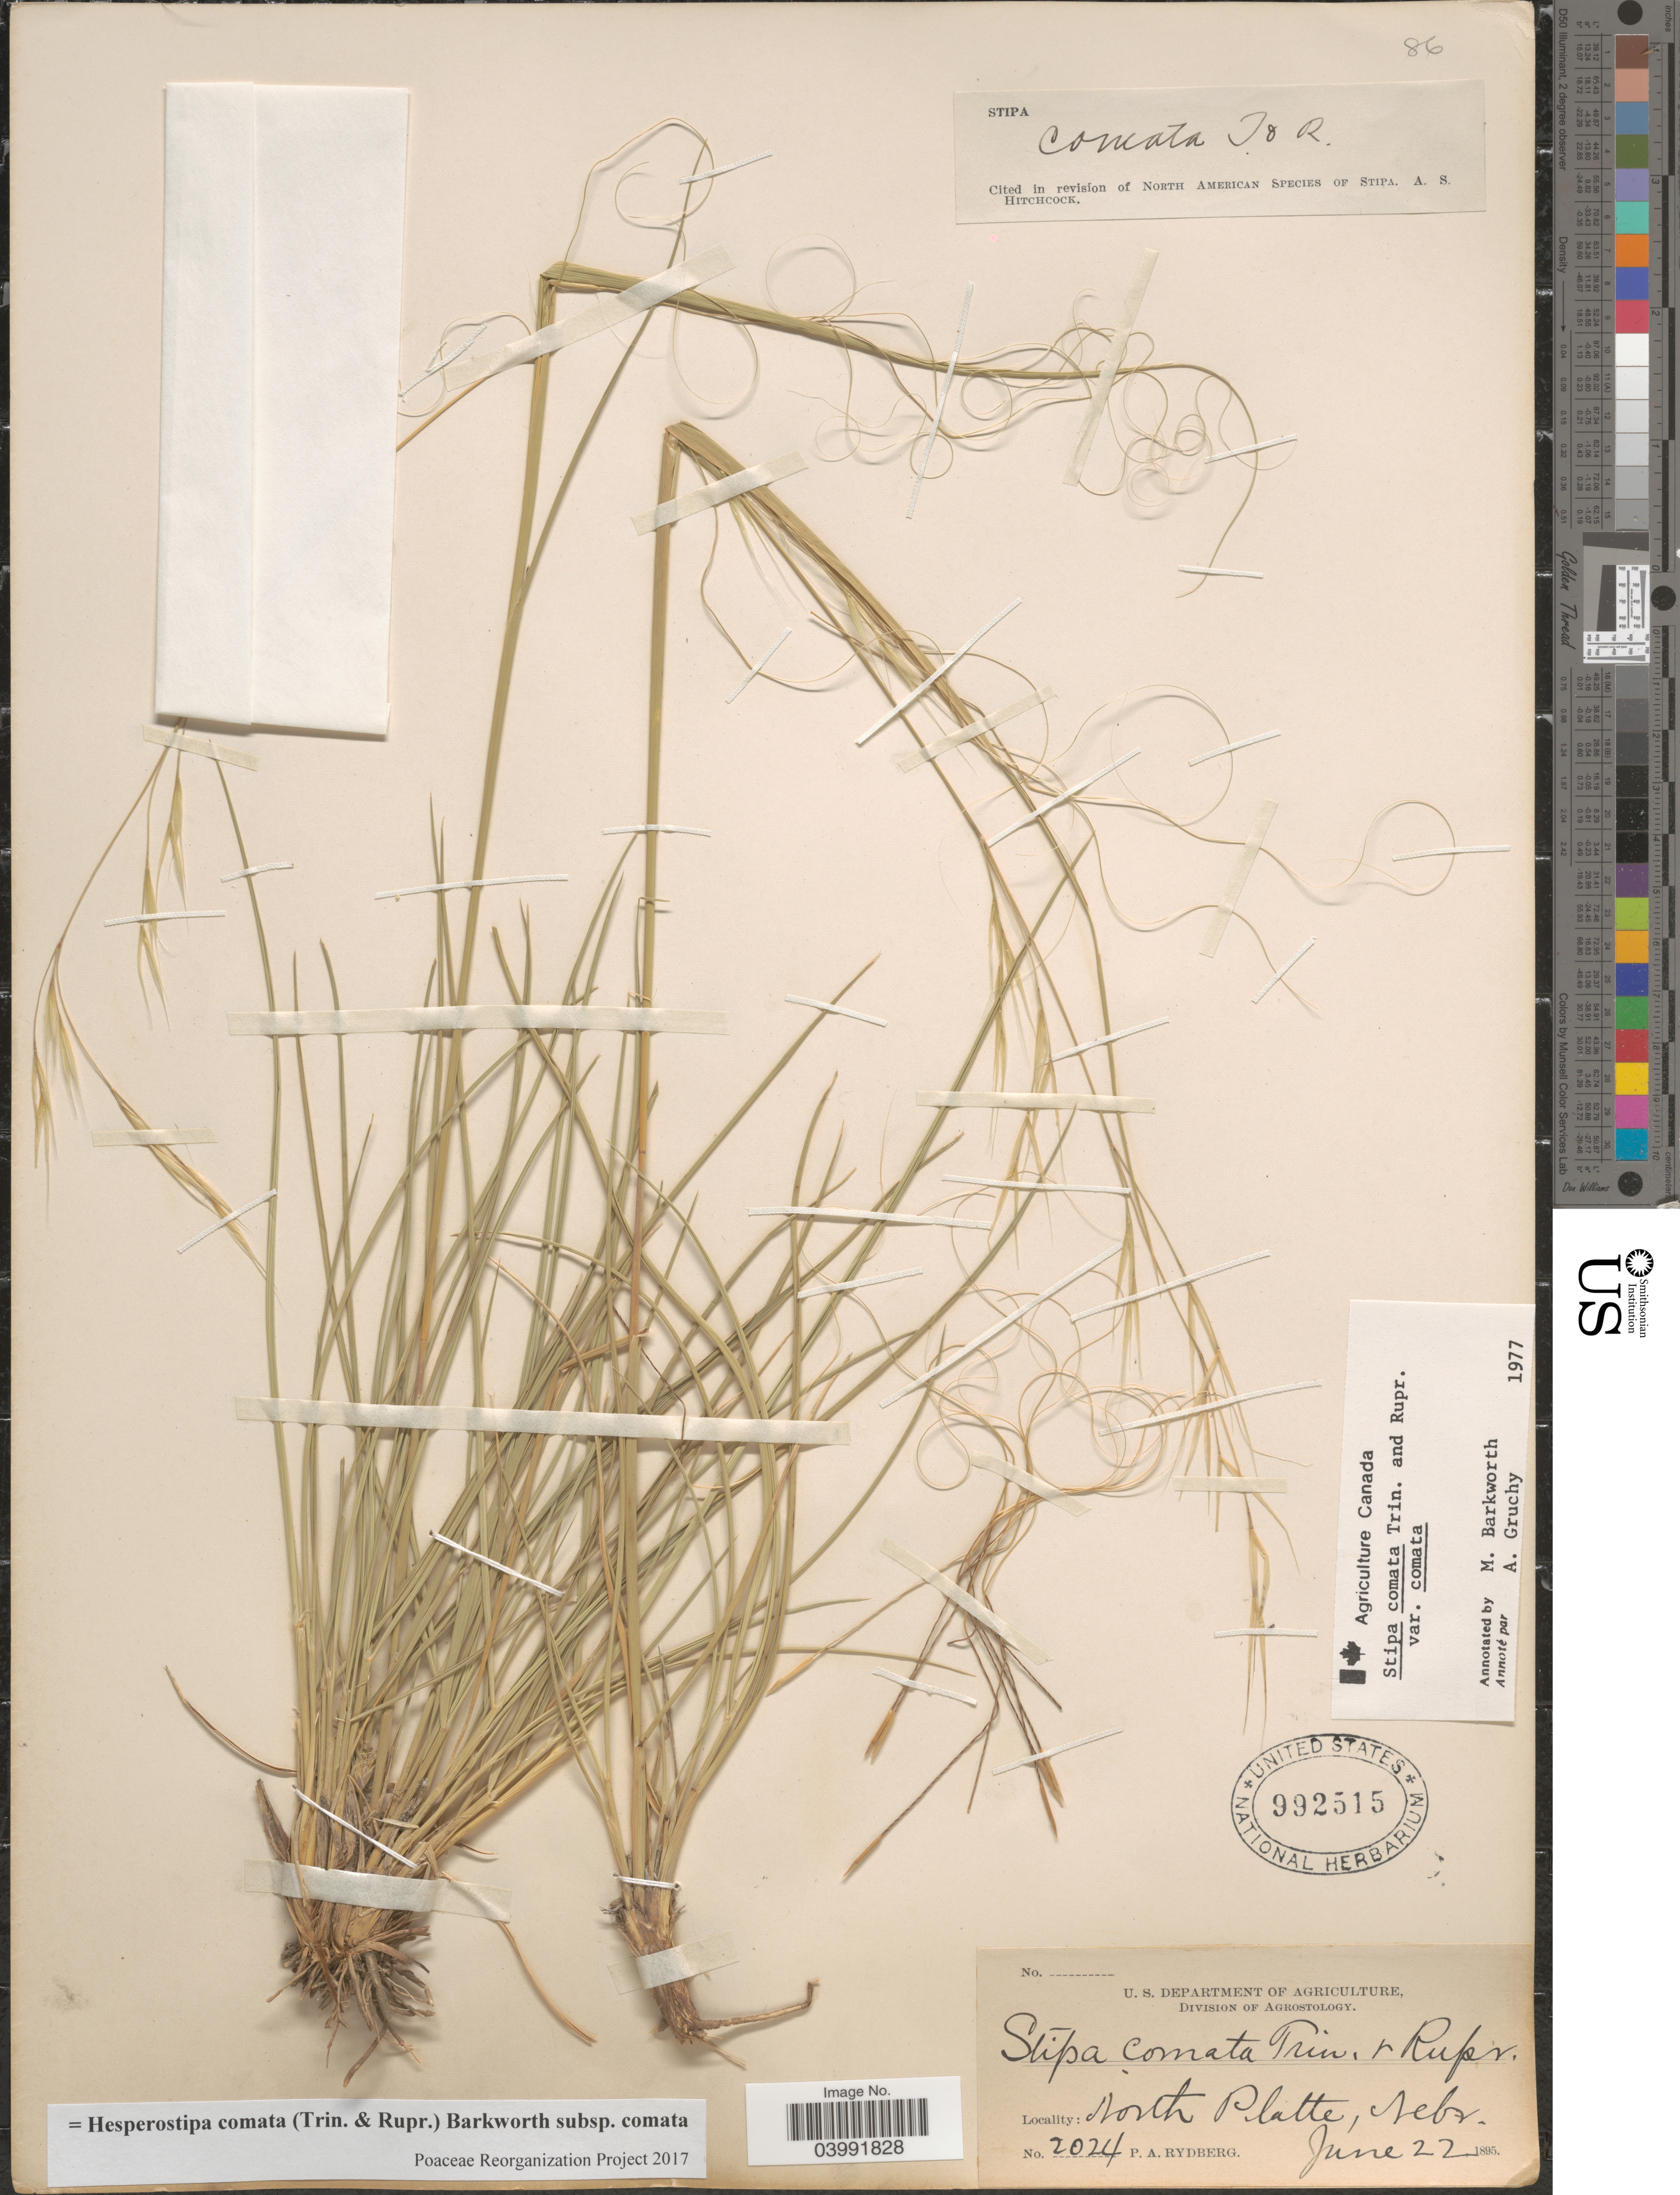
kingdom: Plantae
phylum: Tracheophyta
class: Liliopsida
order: Poales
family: Poaceae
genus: Hesperostipa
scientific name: Hesperostipa comata subsp. comata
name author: (Trin. & Rupr.) Barkworth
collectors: P. A. Rydberg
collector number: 2024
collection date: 1895-06-22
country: United States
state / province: Nebraska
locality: North Platte.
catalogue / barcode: US 992515